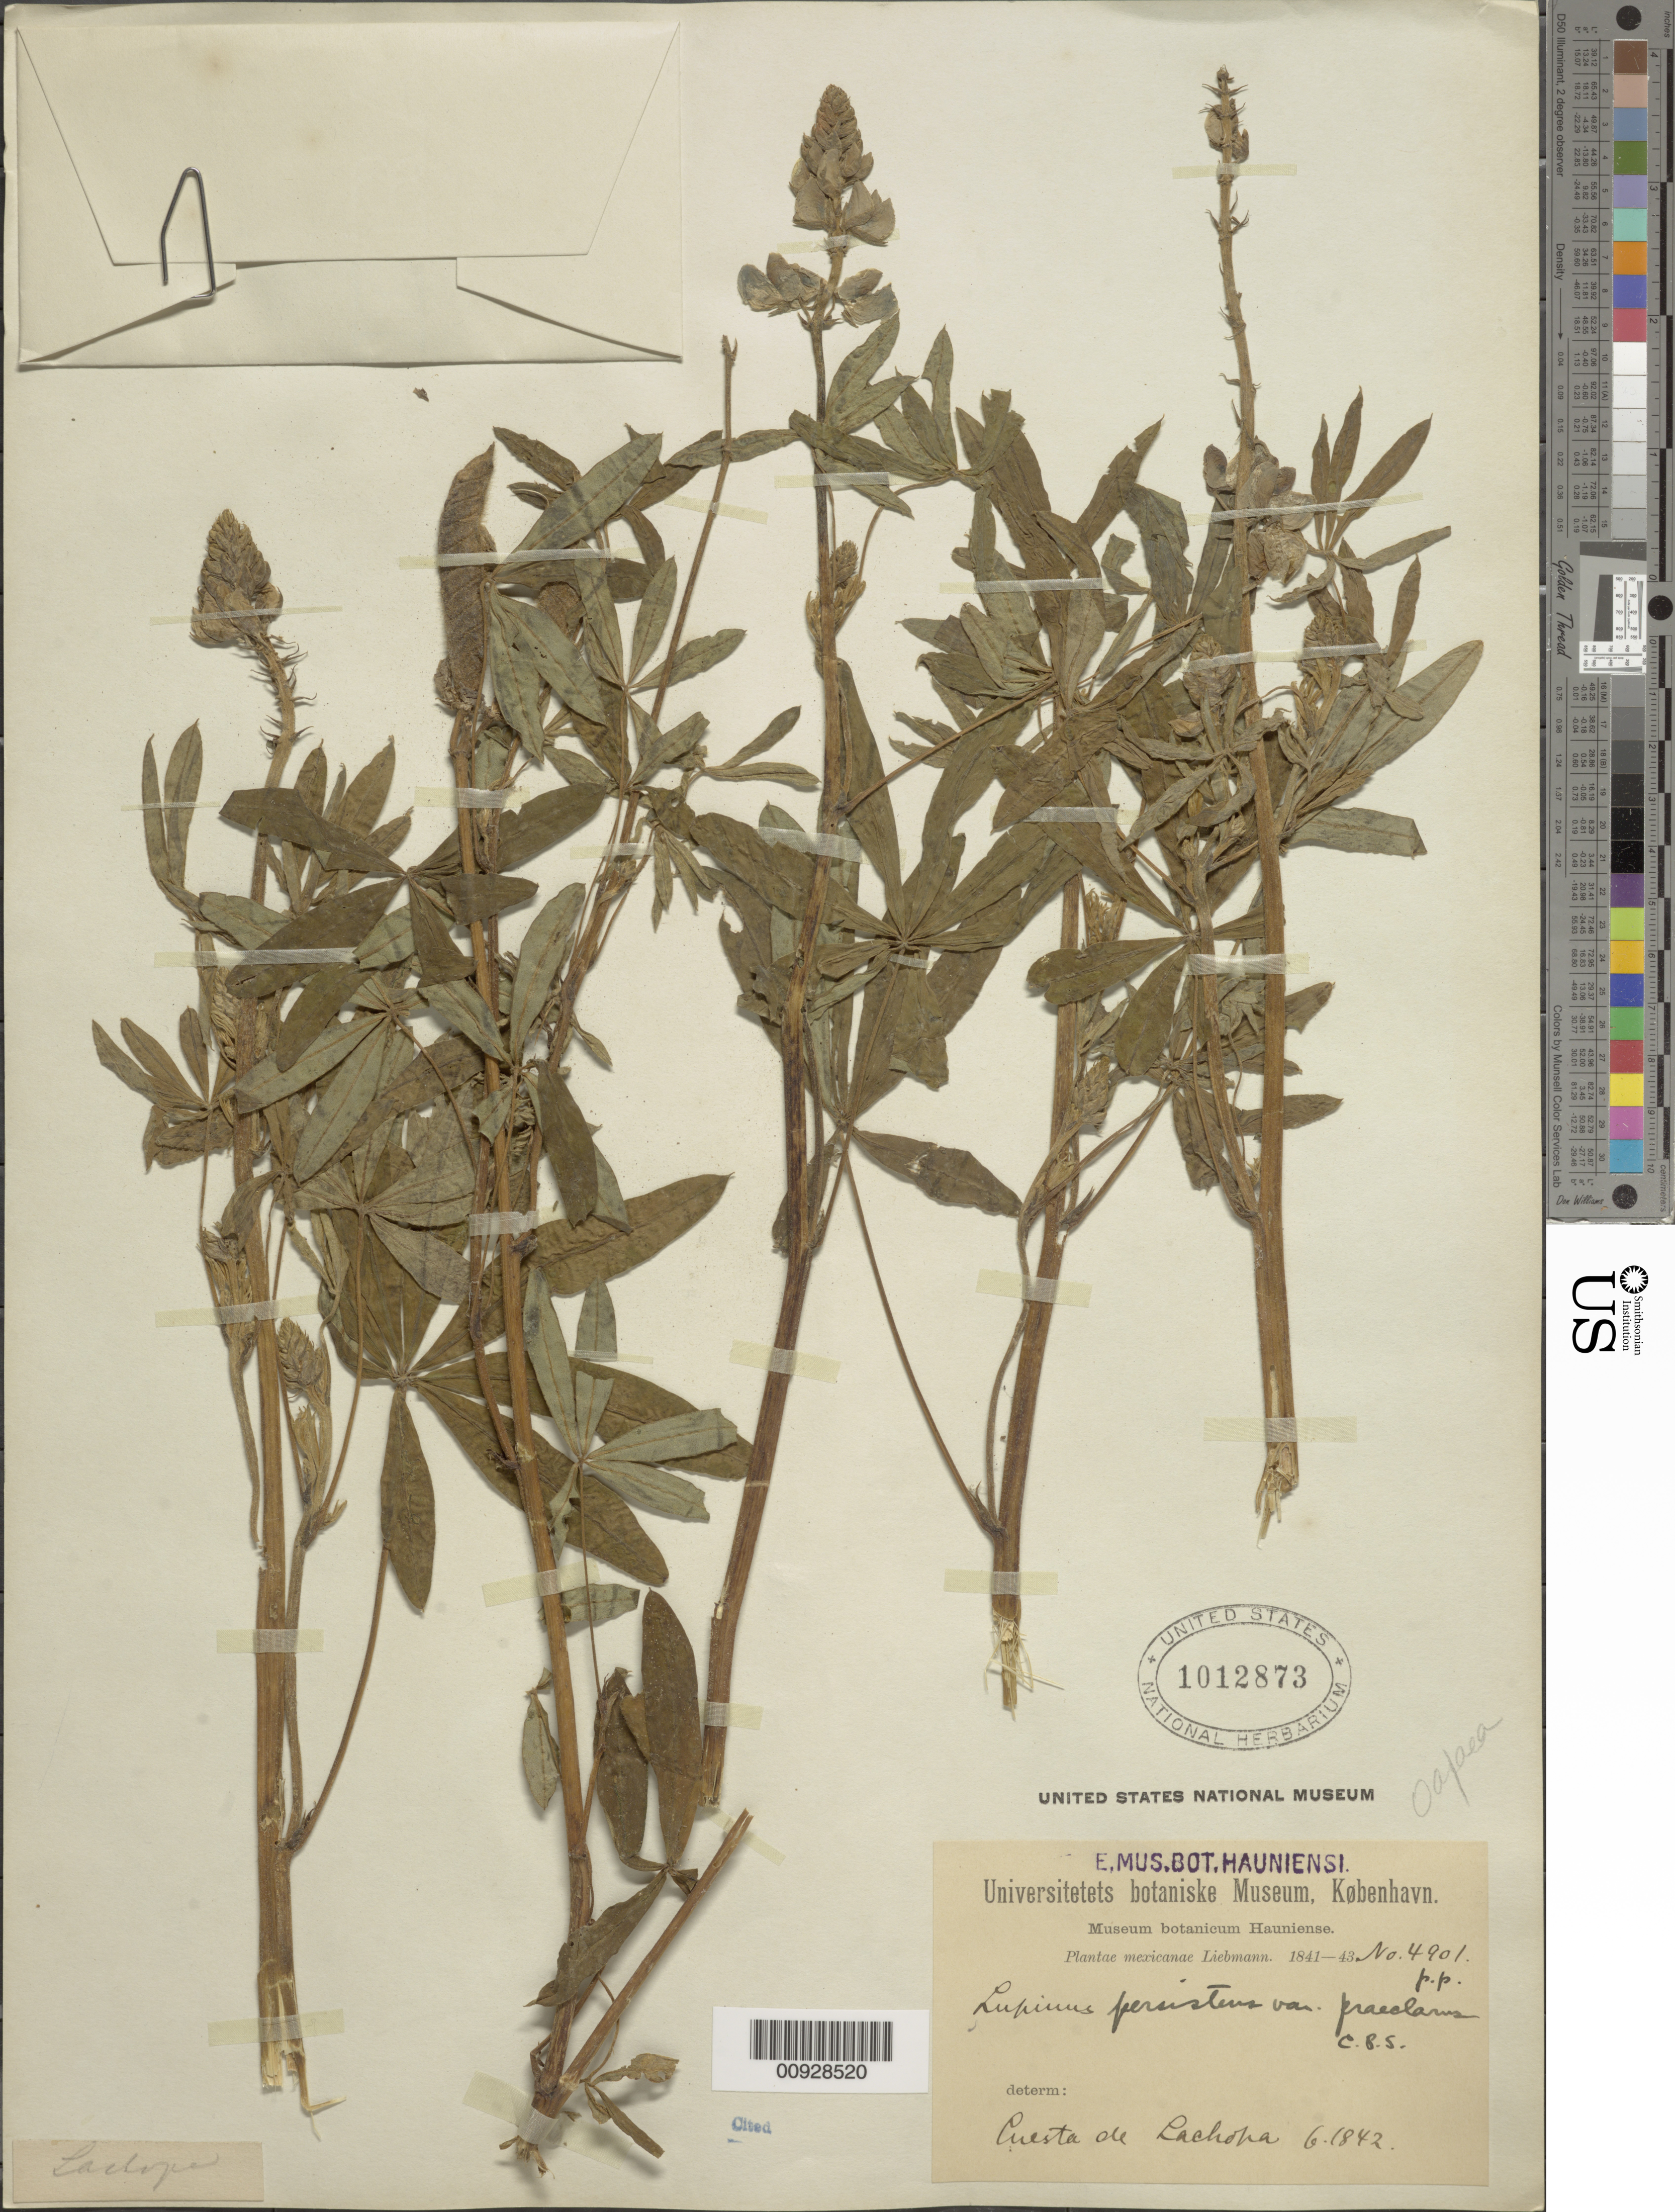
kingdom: Plantae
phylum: Tracheophyta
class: Magnoliopsida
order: Fabales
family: Fabaceae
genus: Lupinus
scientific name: Lupinus persistens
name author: Rose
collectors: F. M. Liebmann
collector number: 4901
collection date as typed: Jun 1842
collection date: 1842-06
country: Mexico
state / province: Oaxaca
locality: Cuesta de Lachopa.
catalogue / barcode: US 1012873